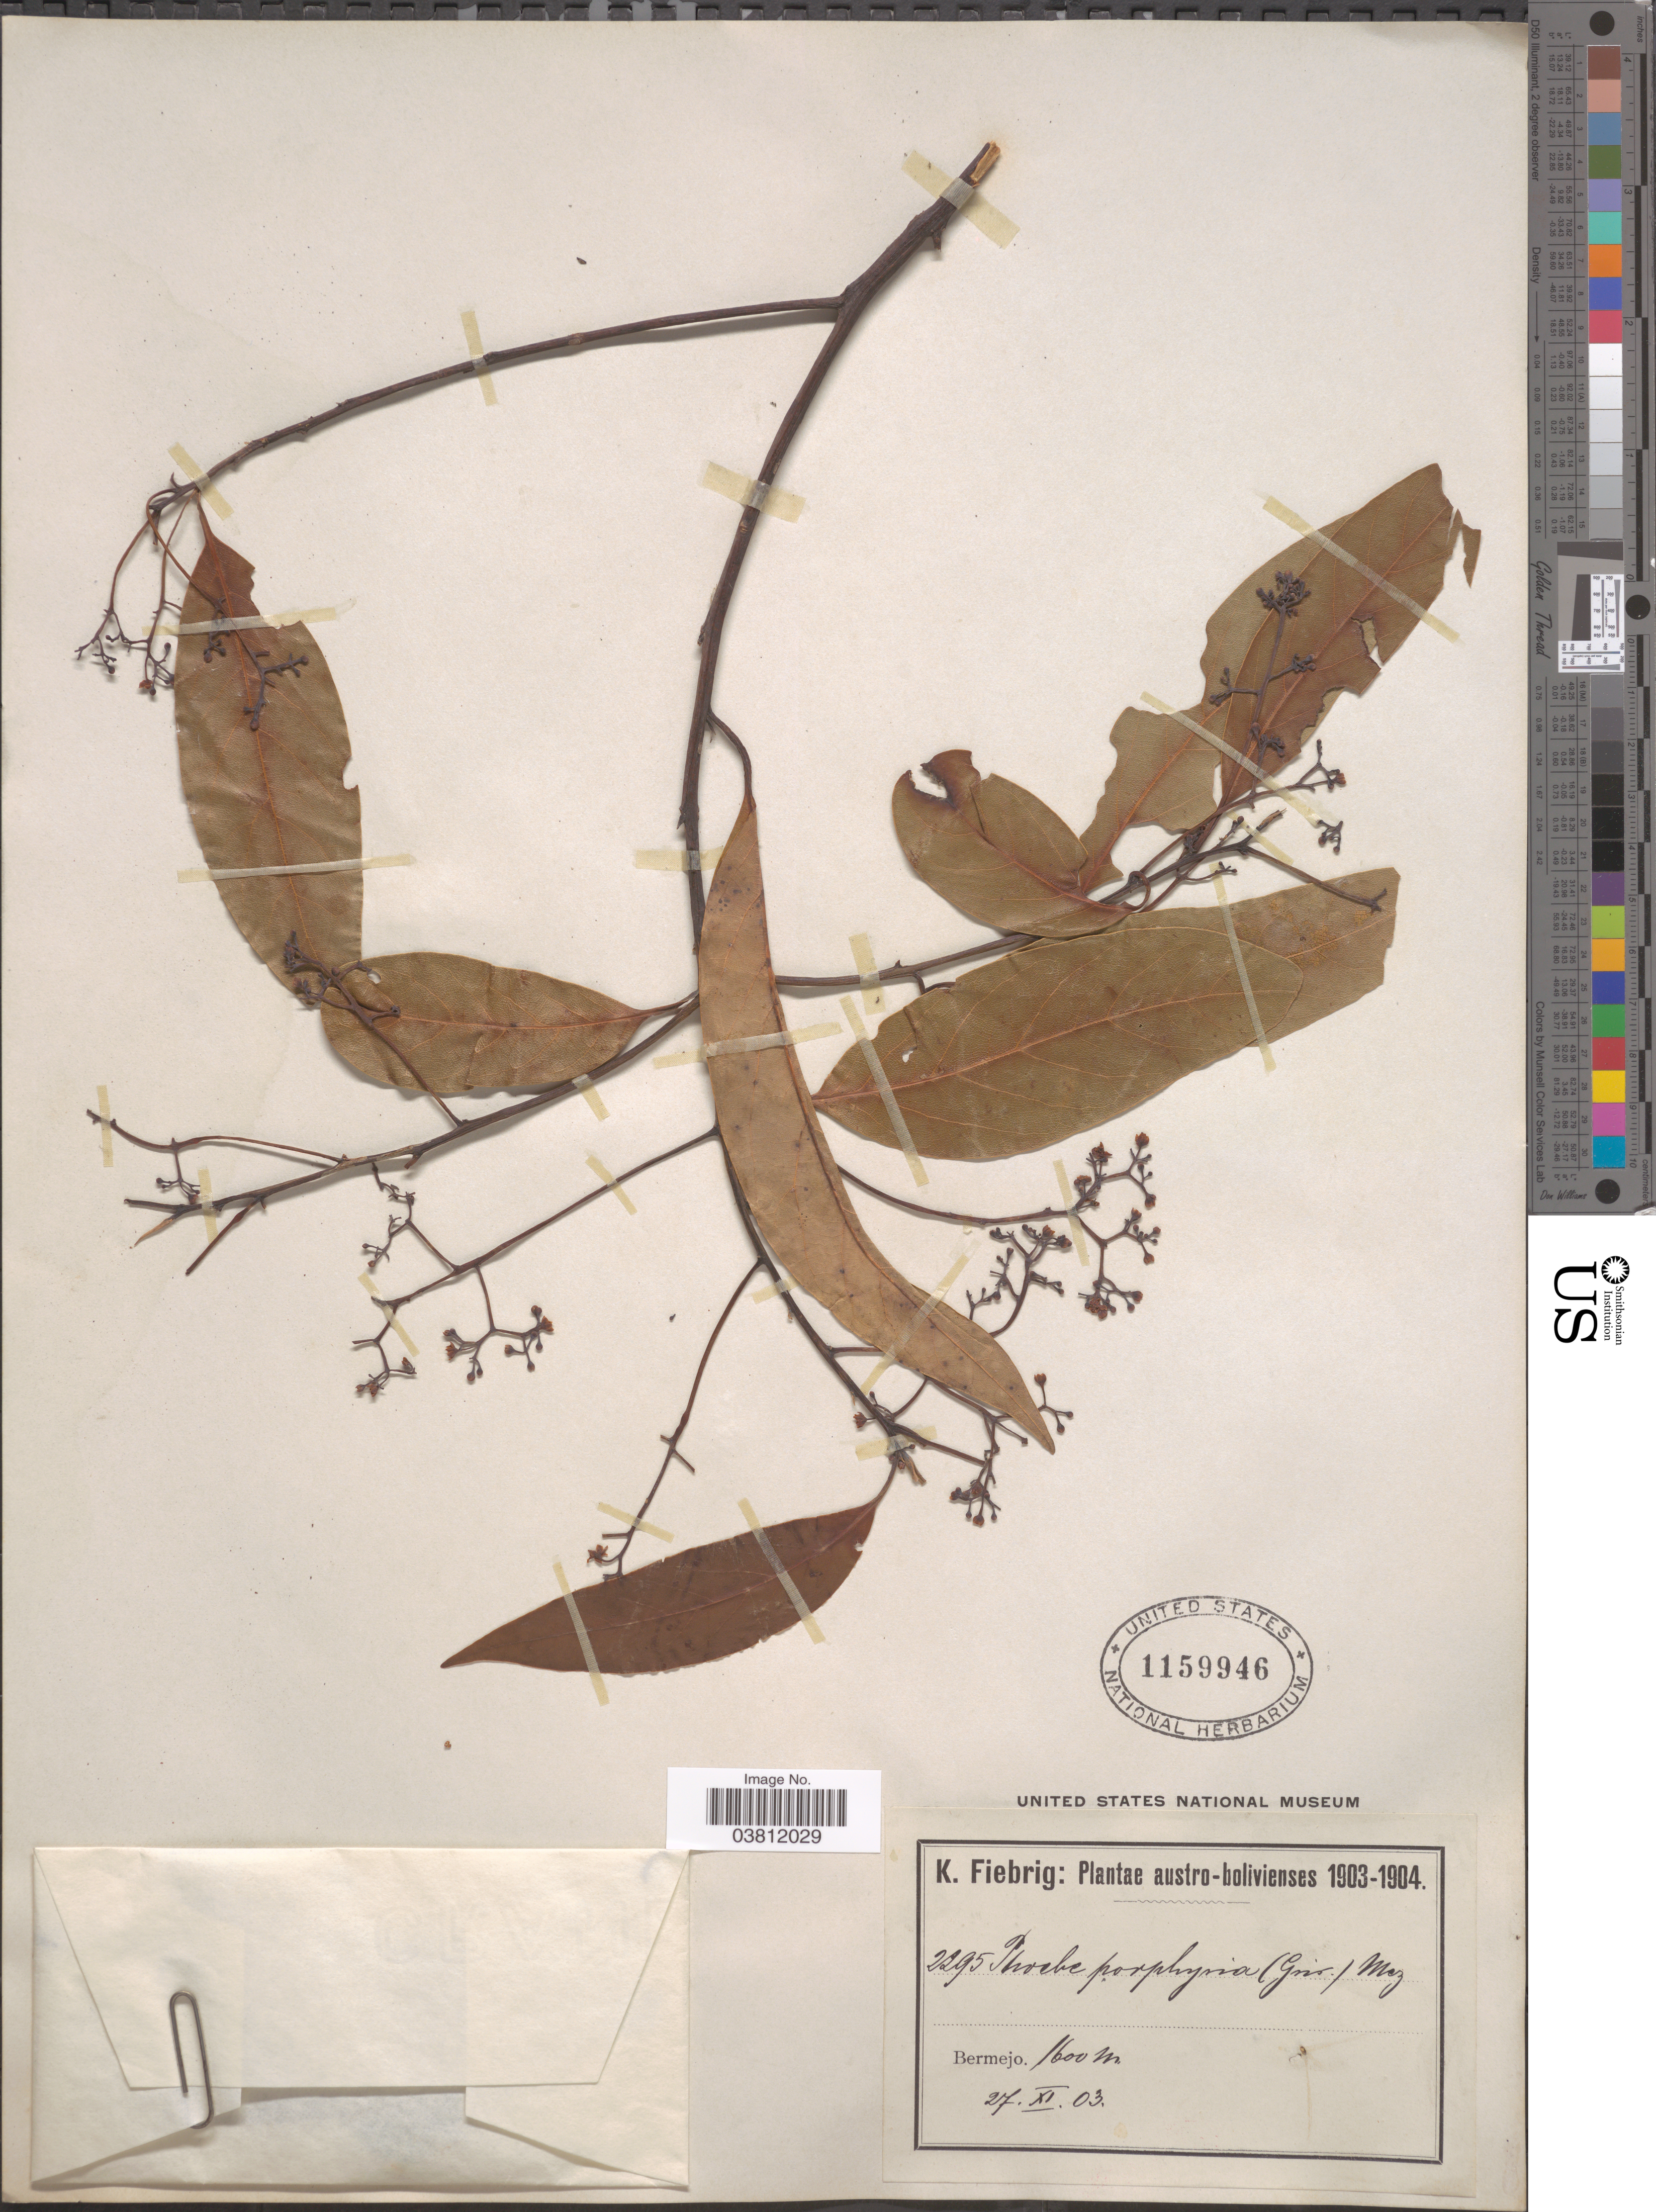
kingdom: Plantae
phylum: Tracheophyta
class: Magnoliopsida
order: Laurales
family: Lauraceae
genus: Phoebe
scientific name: Phoebe porphyria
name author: (Griseb.) Mez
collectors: K. Fiebrig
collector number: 2295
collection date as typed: Transcribed d/m/y: 27/11/3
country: Bolivia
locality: Austro-Bolivienses. Bermejo.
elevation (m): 1600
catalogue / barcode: US 1159946